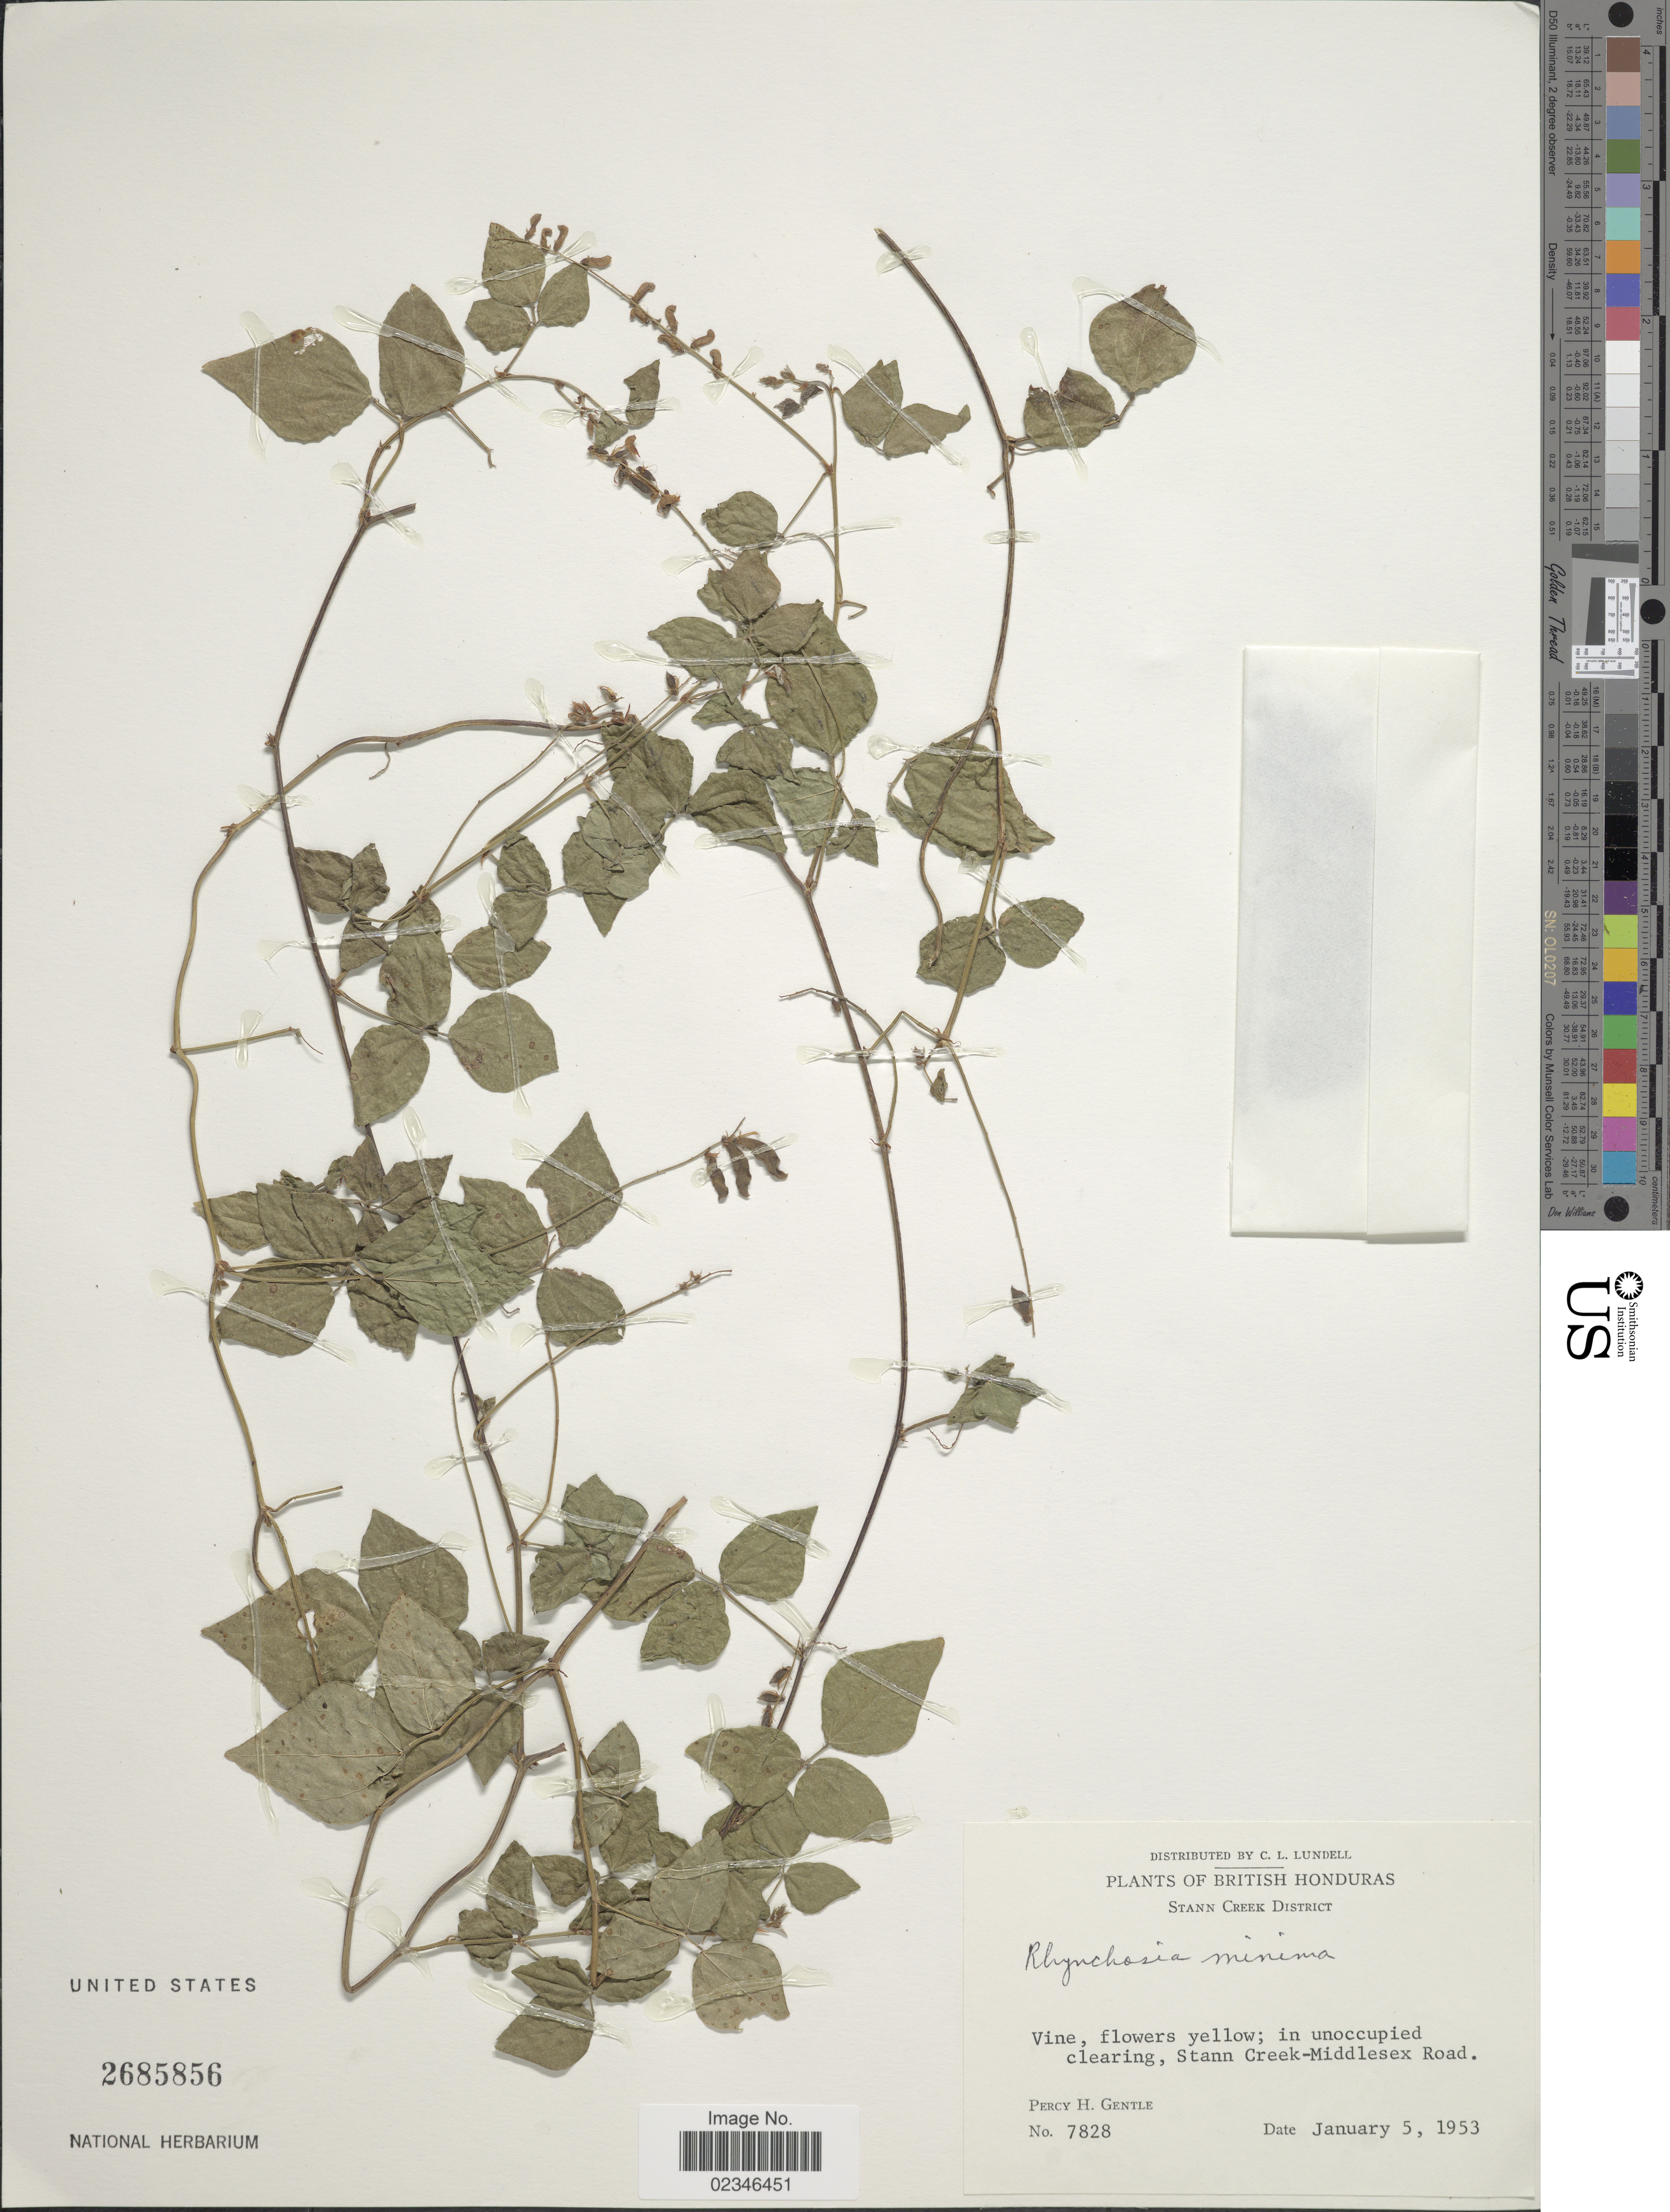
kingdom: Plantae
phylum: Tracheophyta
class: Magnoliopsida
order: Fabales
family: Fabaceae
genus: Rhynchosia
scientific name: Rhynchosia minima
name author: (L.) DC.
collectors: P. H. Gentle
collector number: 7828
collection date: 1953-01-05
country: Belize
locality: British Honduras. Stann Creek District. Stann Creek - Middlesex Road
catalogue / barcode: US 2685856